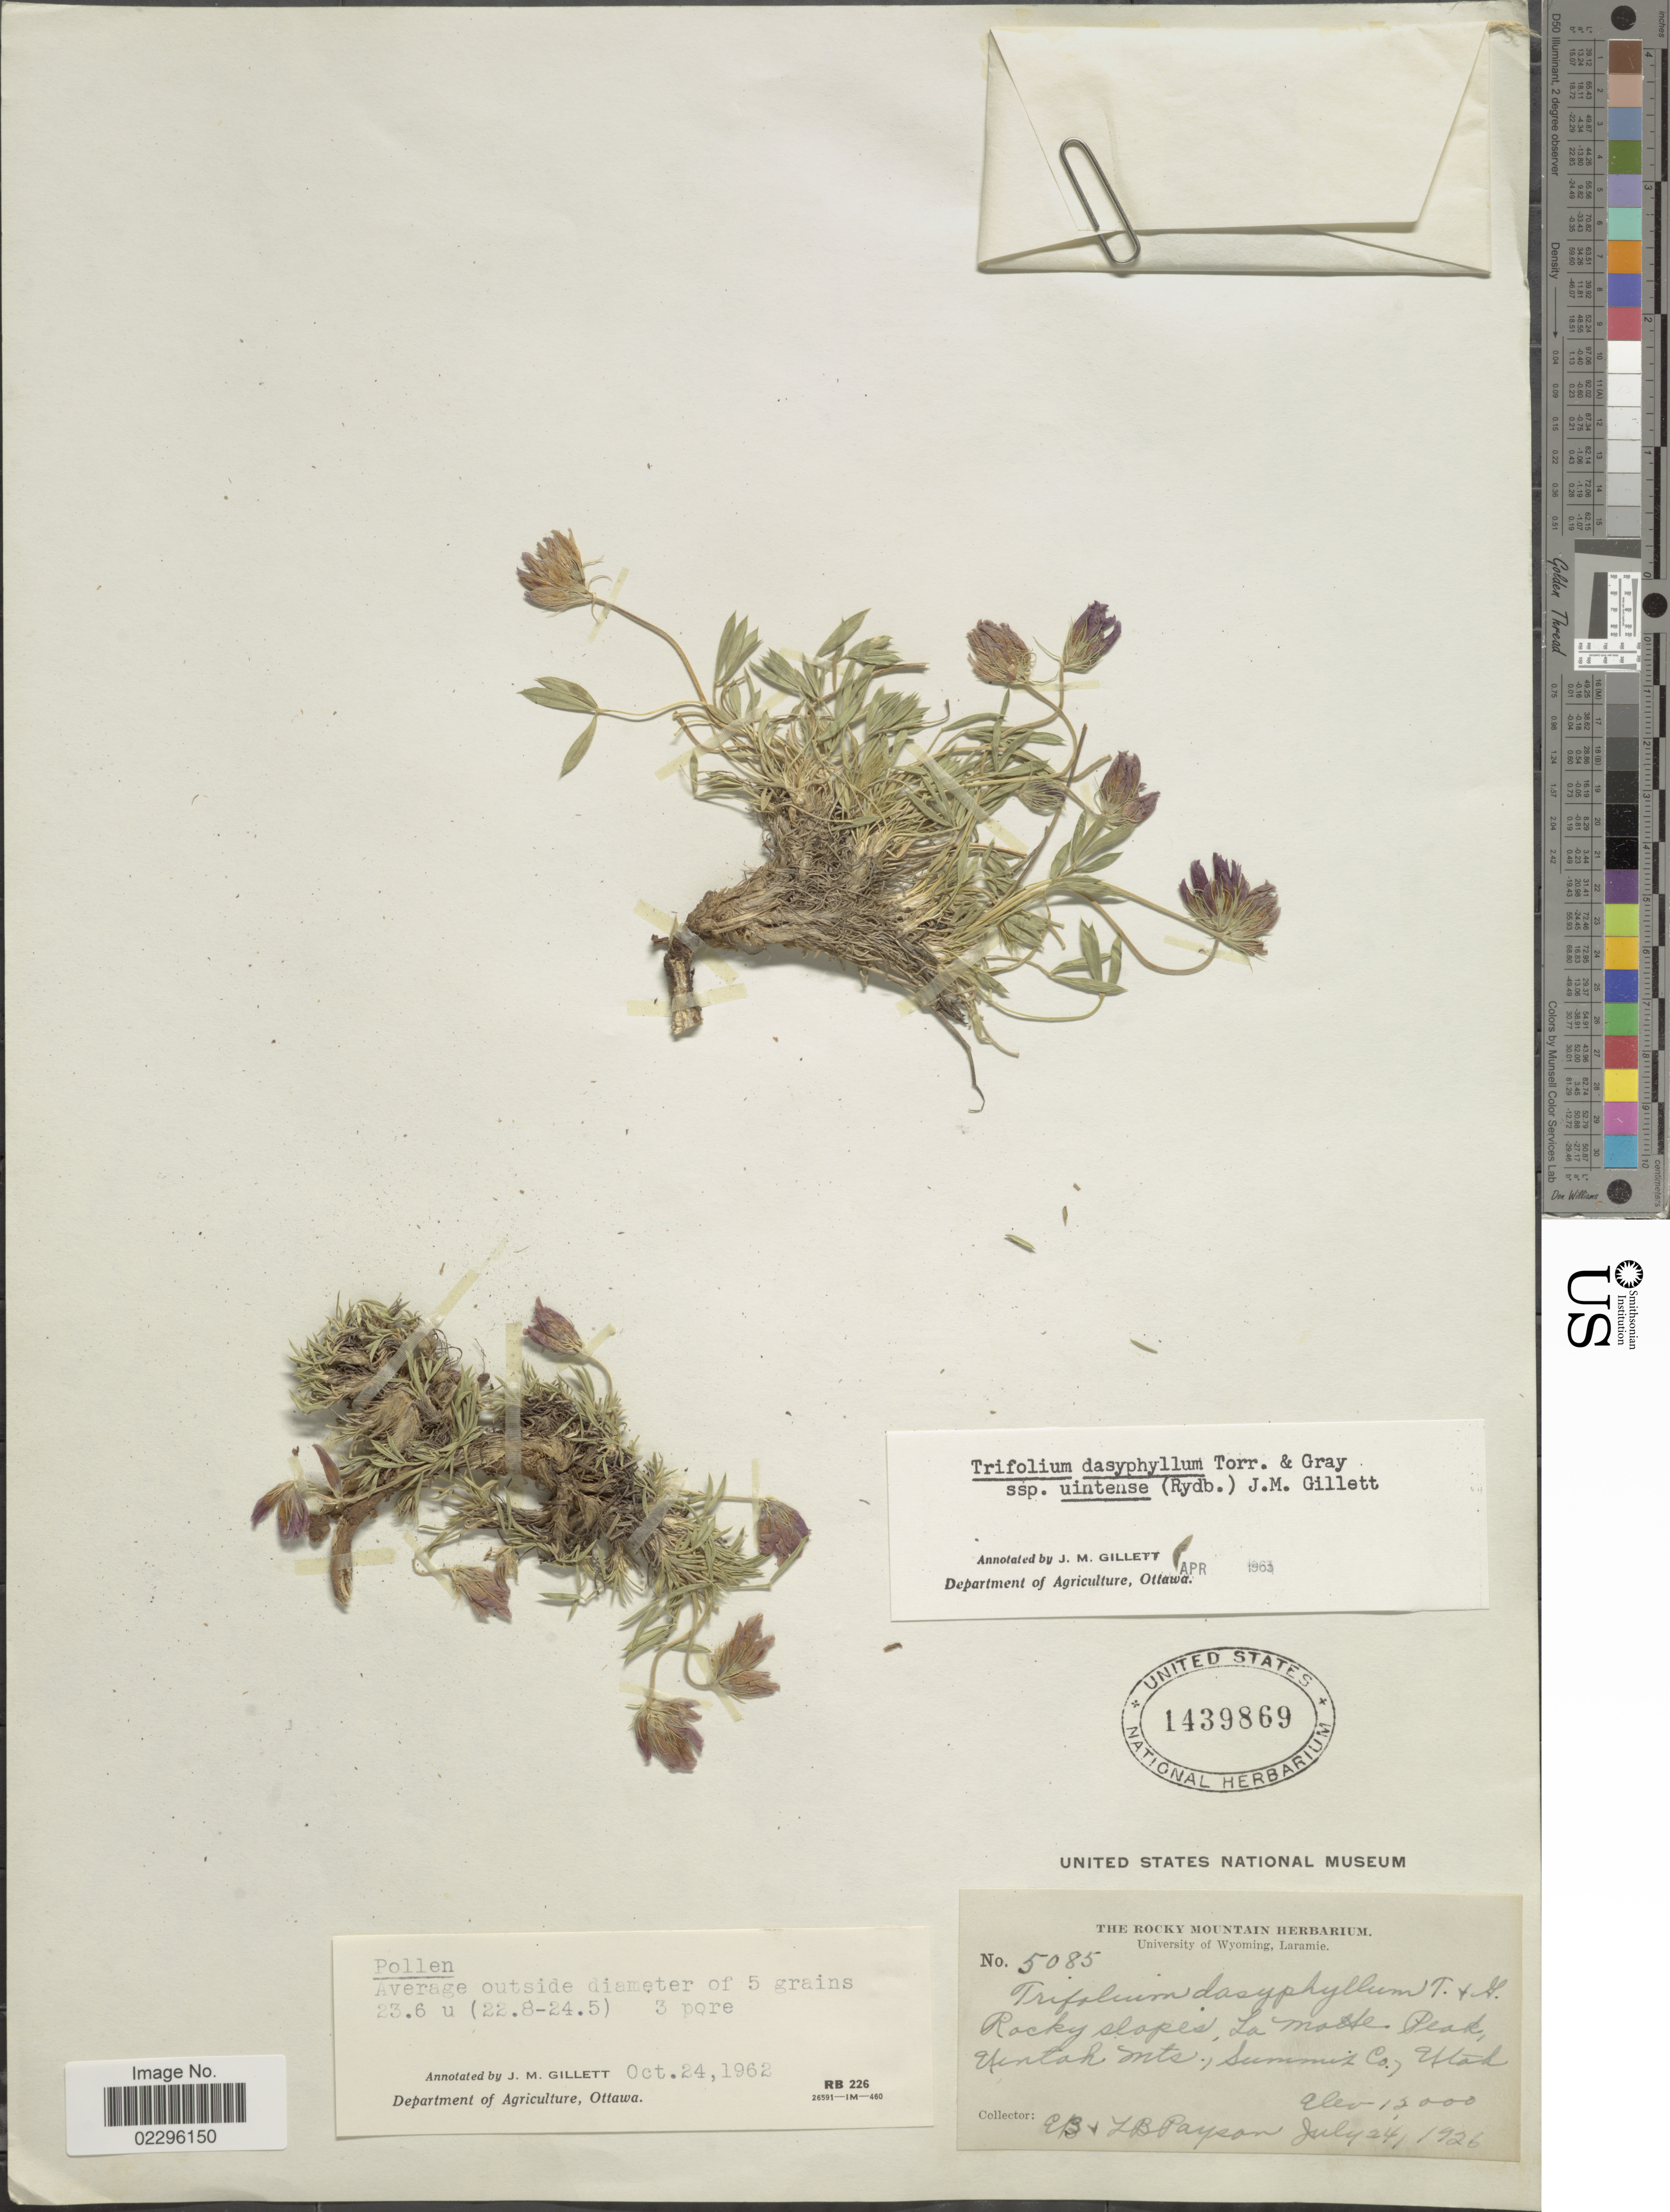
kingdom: Plantae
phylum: Tracheophyta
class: Magnoliopsida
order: Fabales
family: Fabaceae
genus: Trifolium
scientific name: Trifolium dasyphyllum subsp. uintense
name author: (Rydb.) J.M. Gillett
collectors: E. B. Payson & L. Payson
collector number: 5085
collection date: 1926-07-24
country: United States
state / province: Utah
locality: Rocky slopes, La Motte Peak, Uintah Mts., Summit Co.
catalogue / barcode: US 1439869